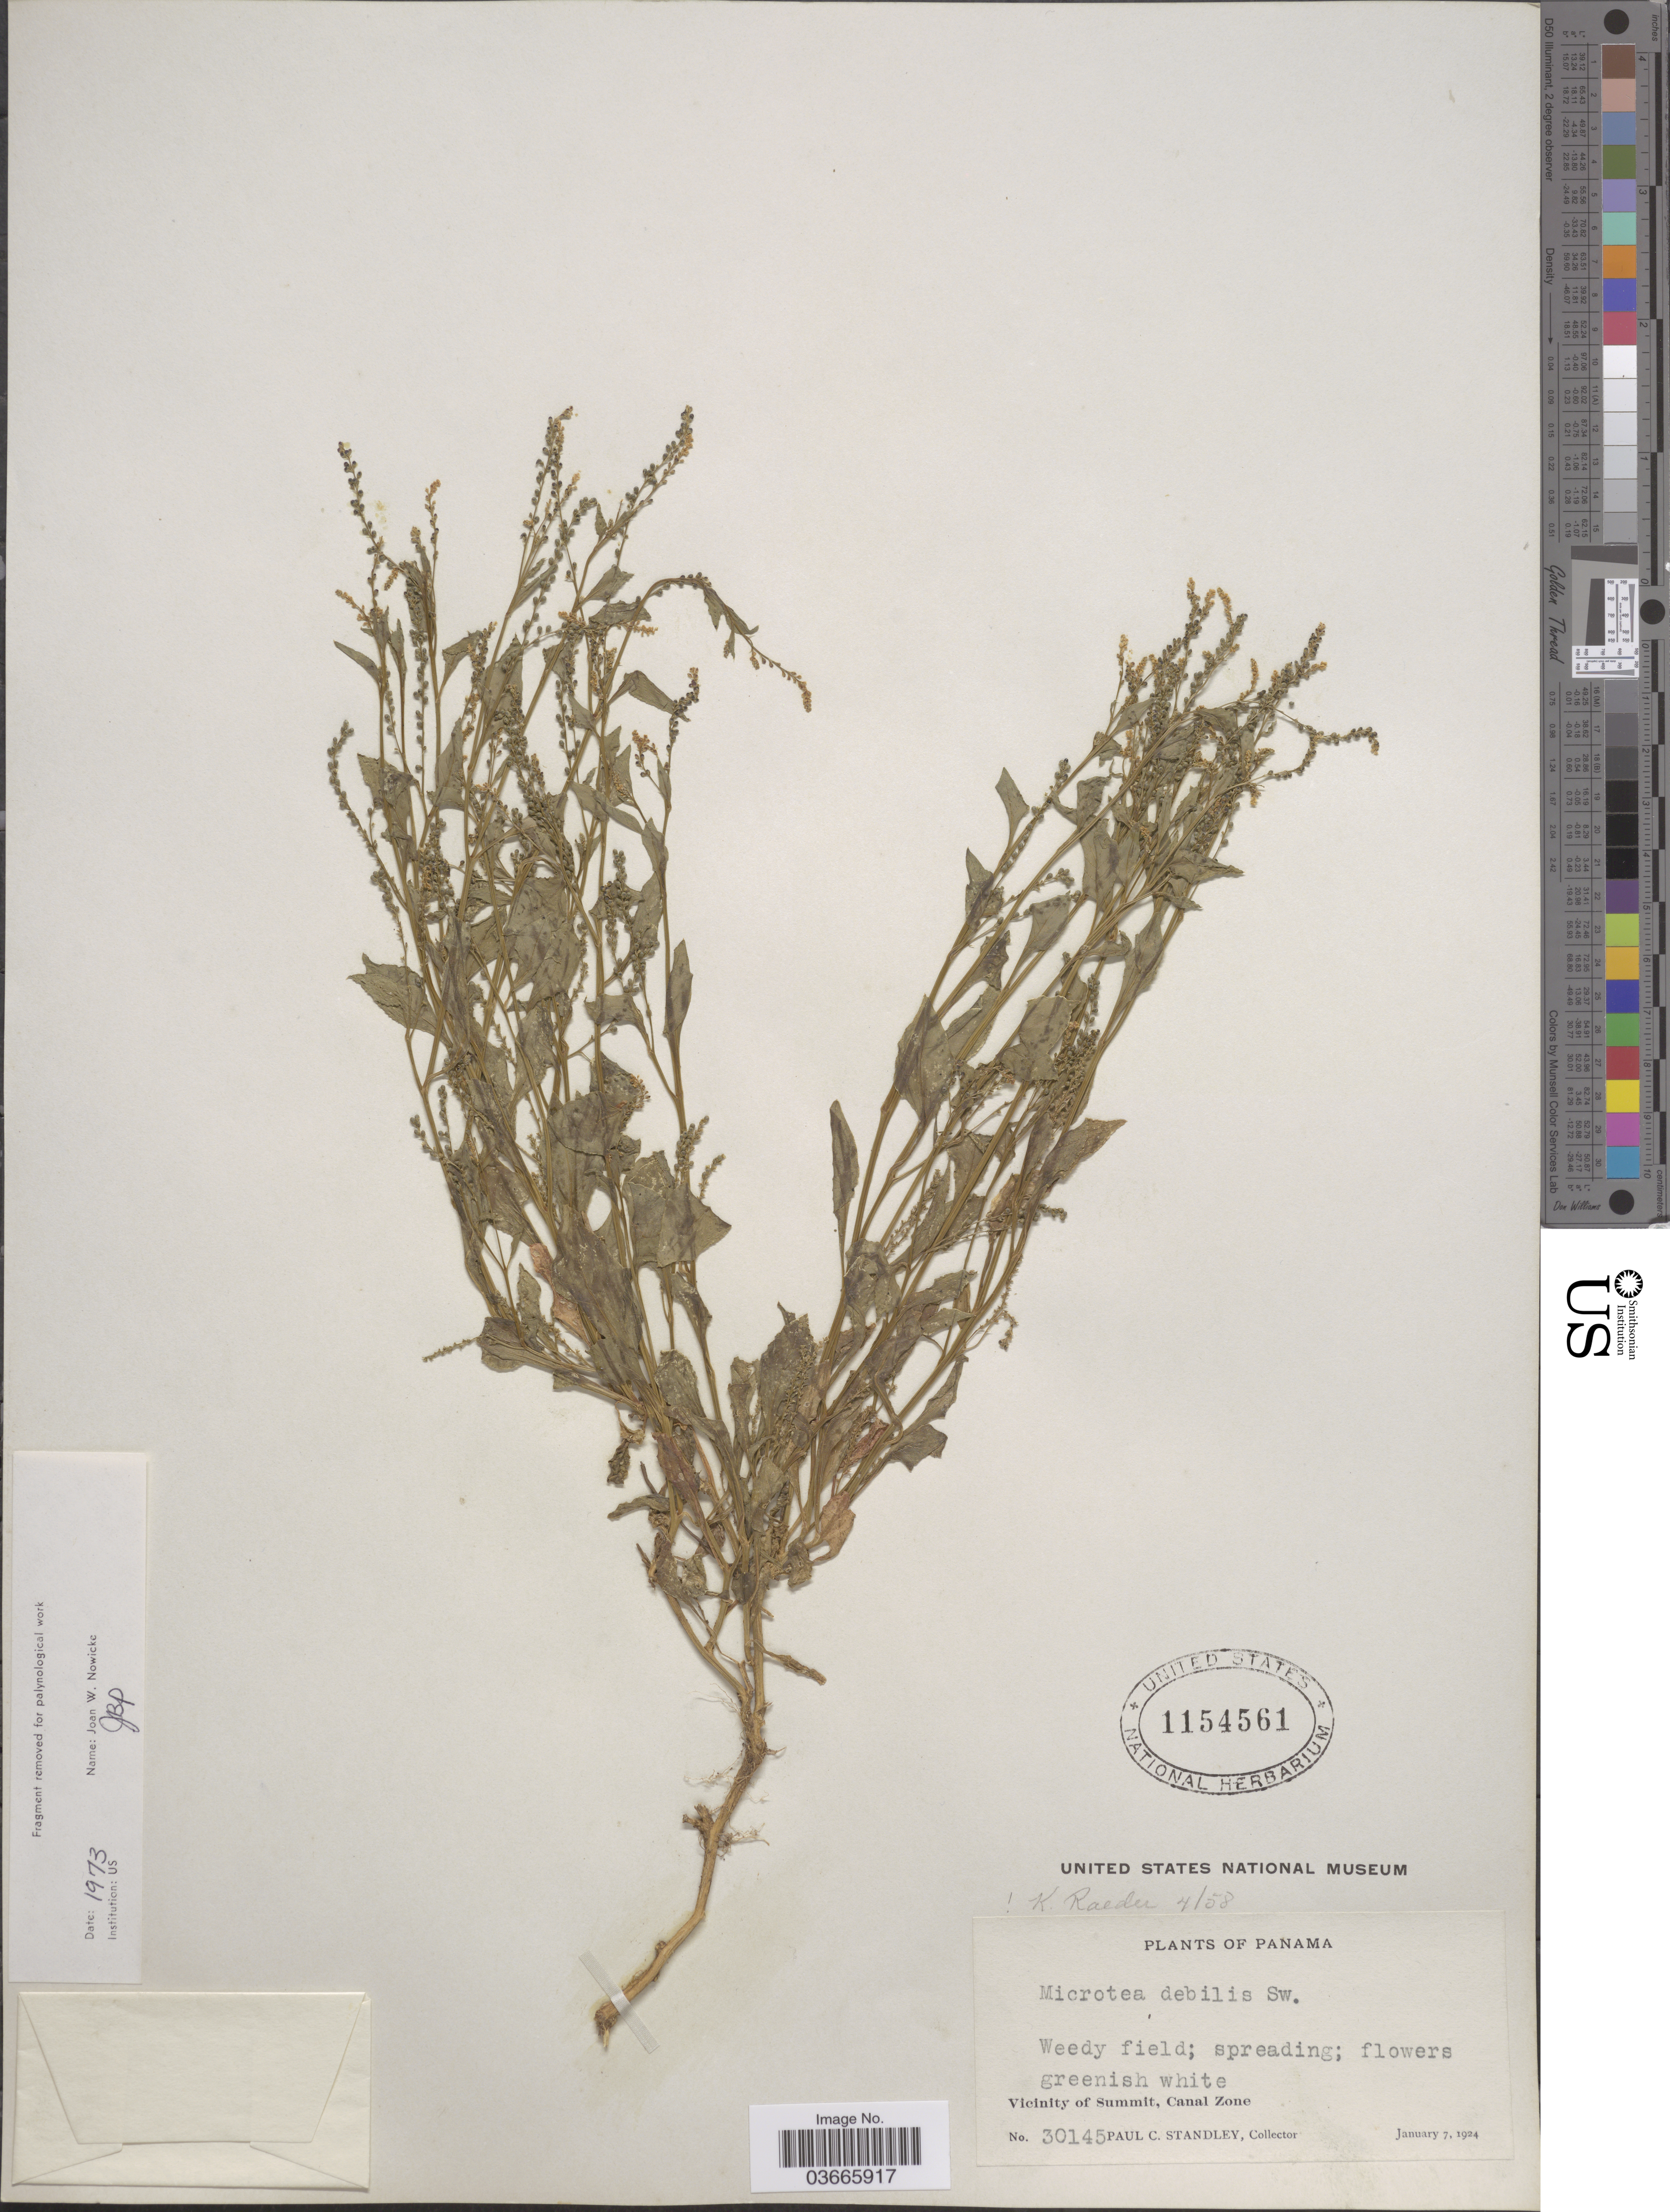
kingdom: Plantae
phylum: Tracheophyta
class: Magnoliopsida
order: Caryophyllales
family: Microteaceae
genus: Microtea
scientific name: Microtea debilis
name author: Sw.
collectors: P. C. Standley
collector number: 30145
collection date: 1924-01-07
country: Panama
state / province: Colón / Panamá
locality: Vicinity of Summit, Canal Zone.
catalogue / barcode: US 1154561